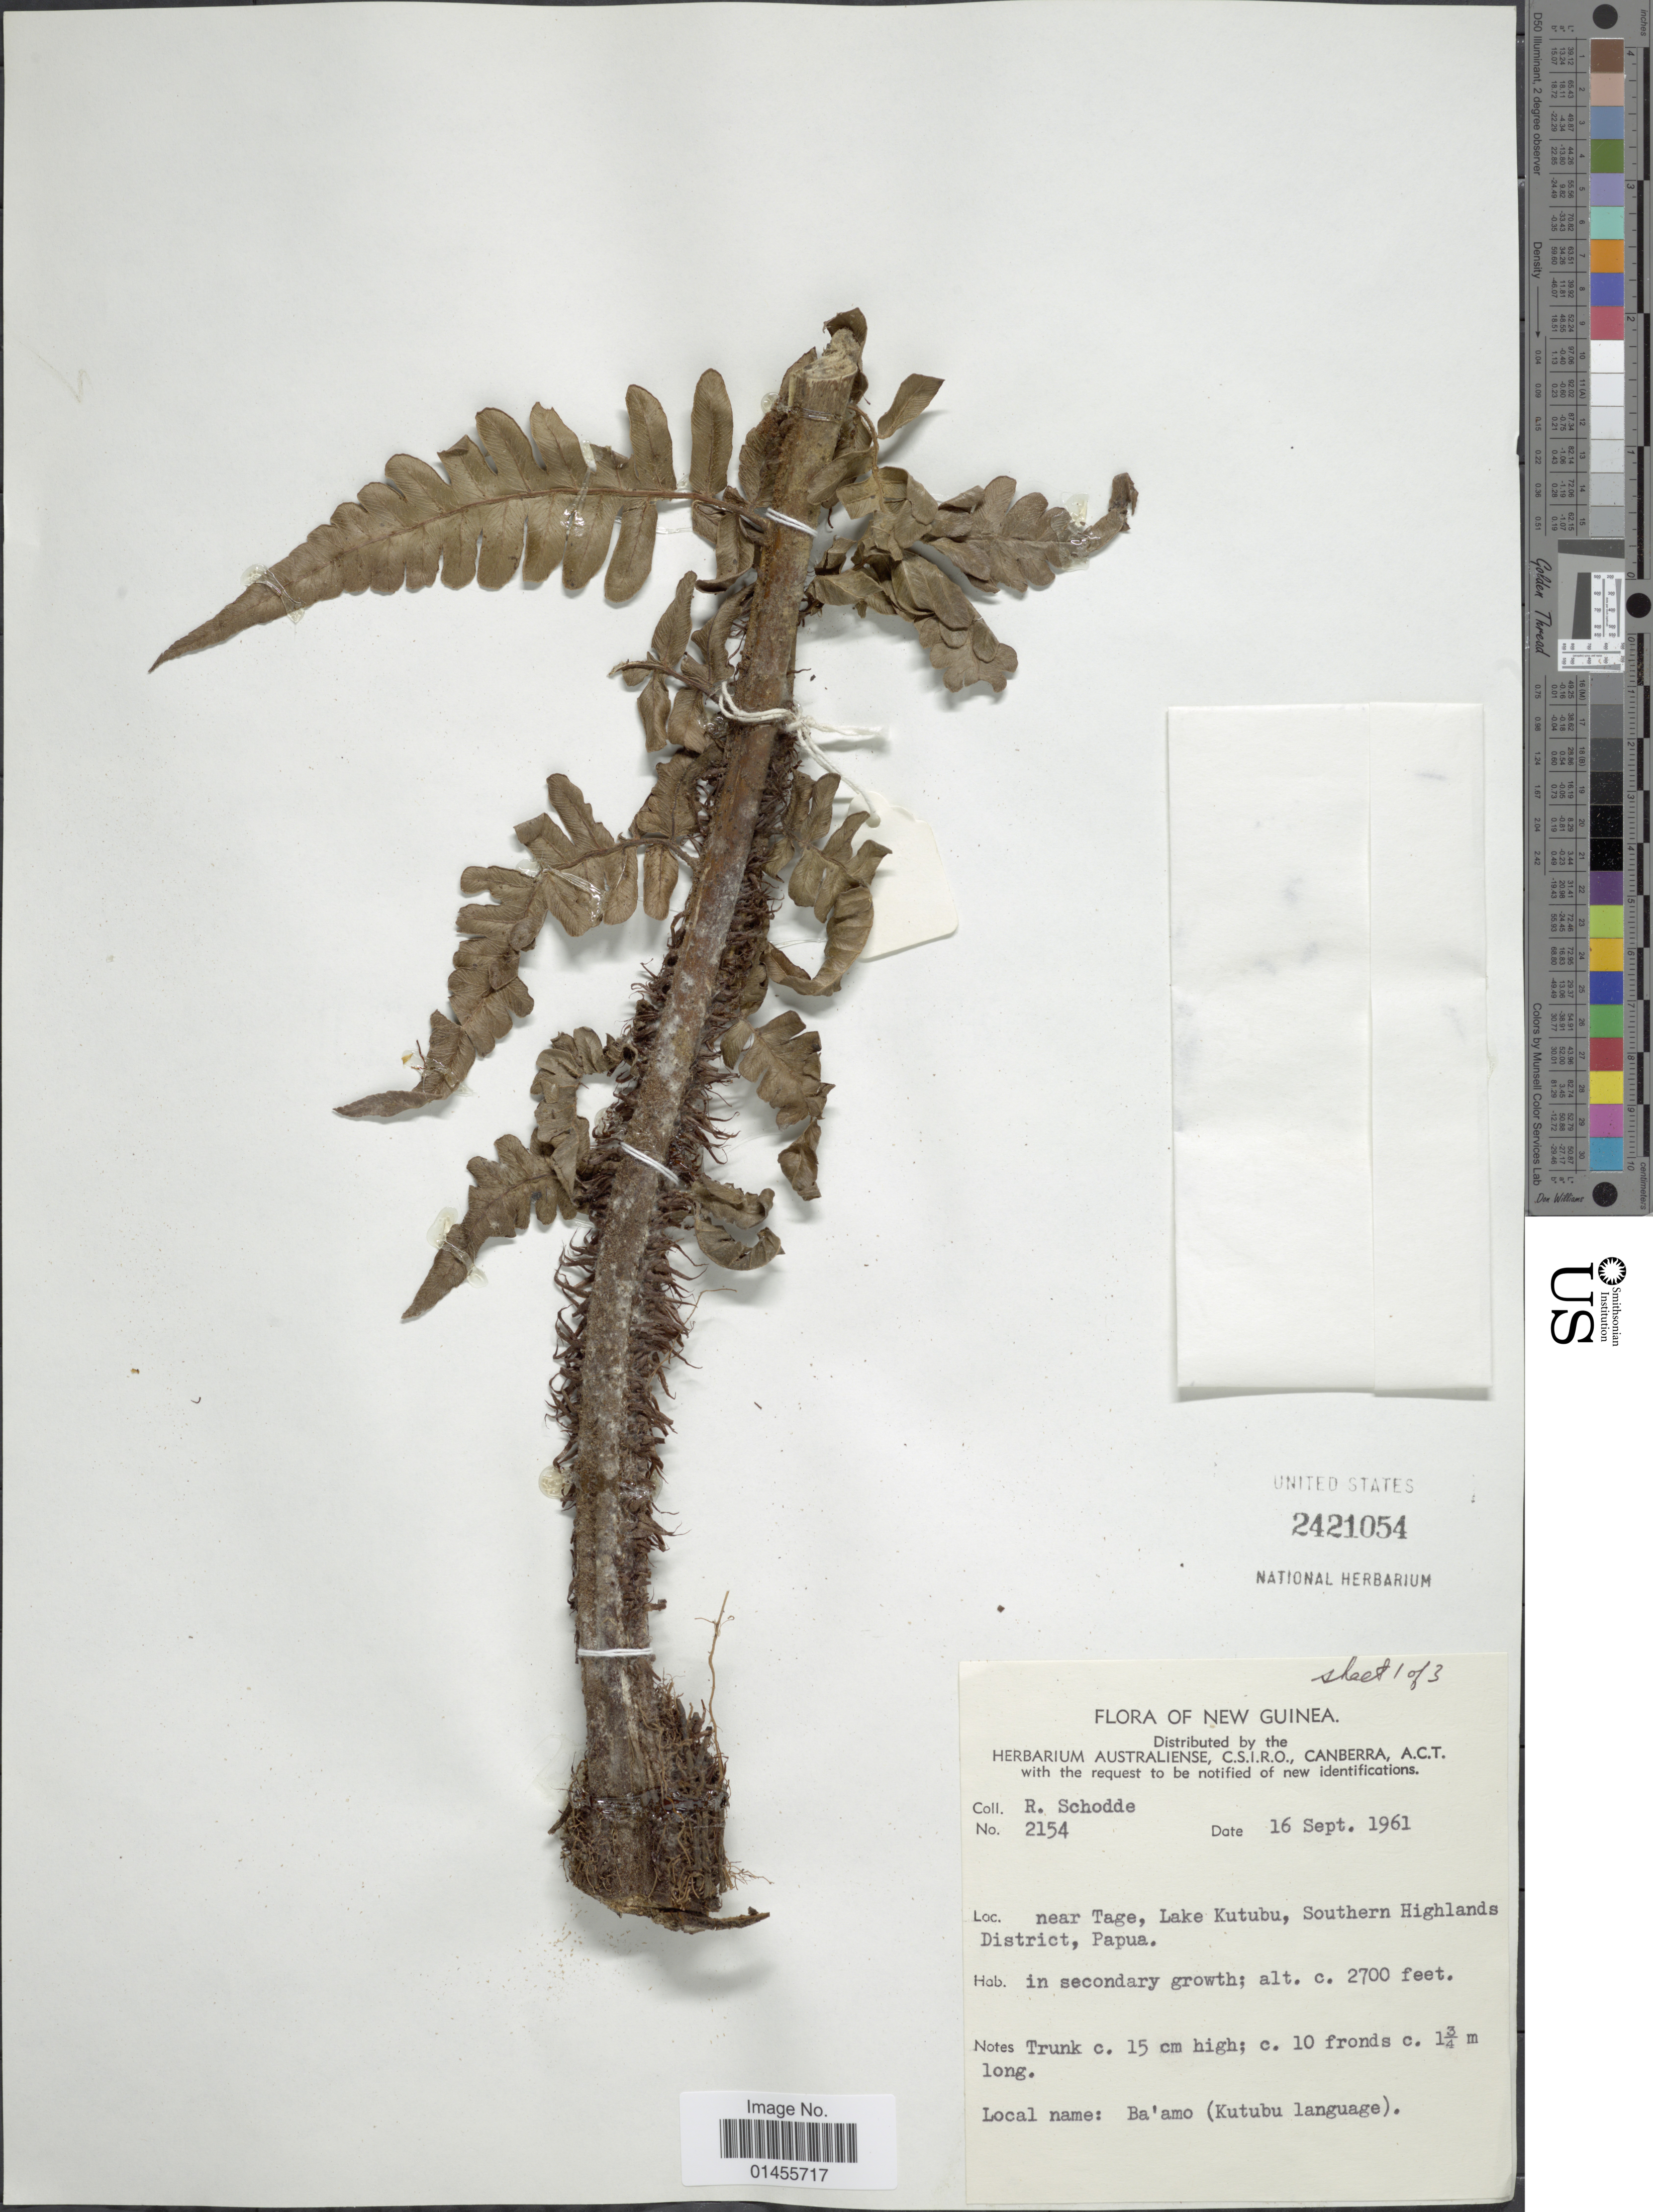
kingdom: Plantae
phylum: Tracheophyta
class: Polypodiopsida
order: Cyatheales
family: Cyatheaceae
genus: Alsophila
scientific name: Alsophila sp.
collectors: R. Schodde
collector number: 2154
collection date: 1961-09-16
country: Papua New Guinea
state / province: Southern Highlands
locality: New Guinea, near Tage, Lake Kutubu, Southern Highlands District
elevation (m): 823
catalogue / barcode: US 2421054